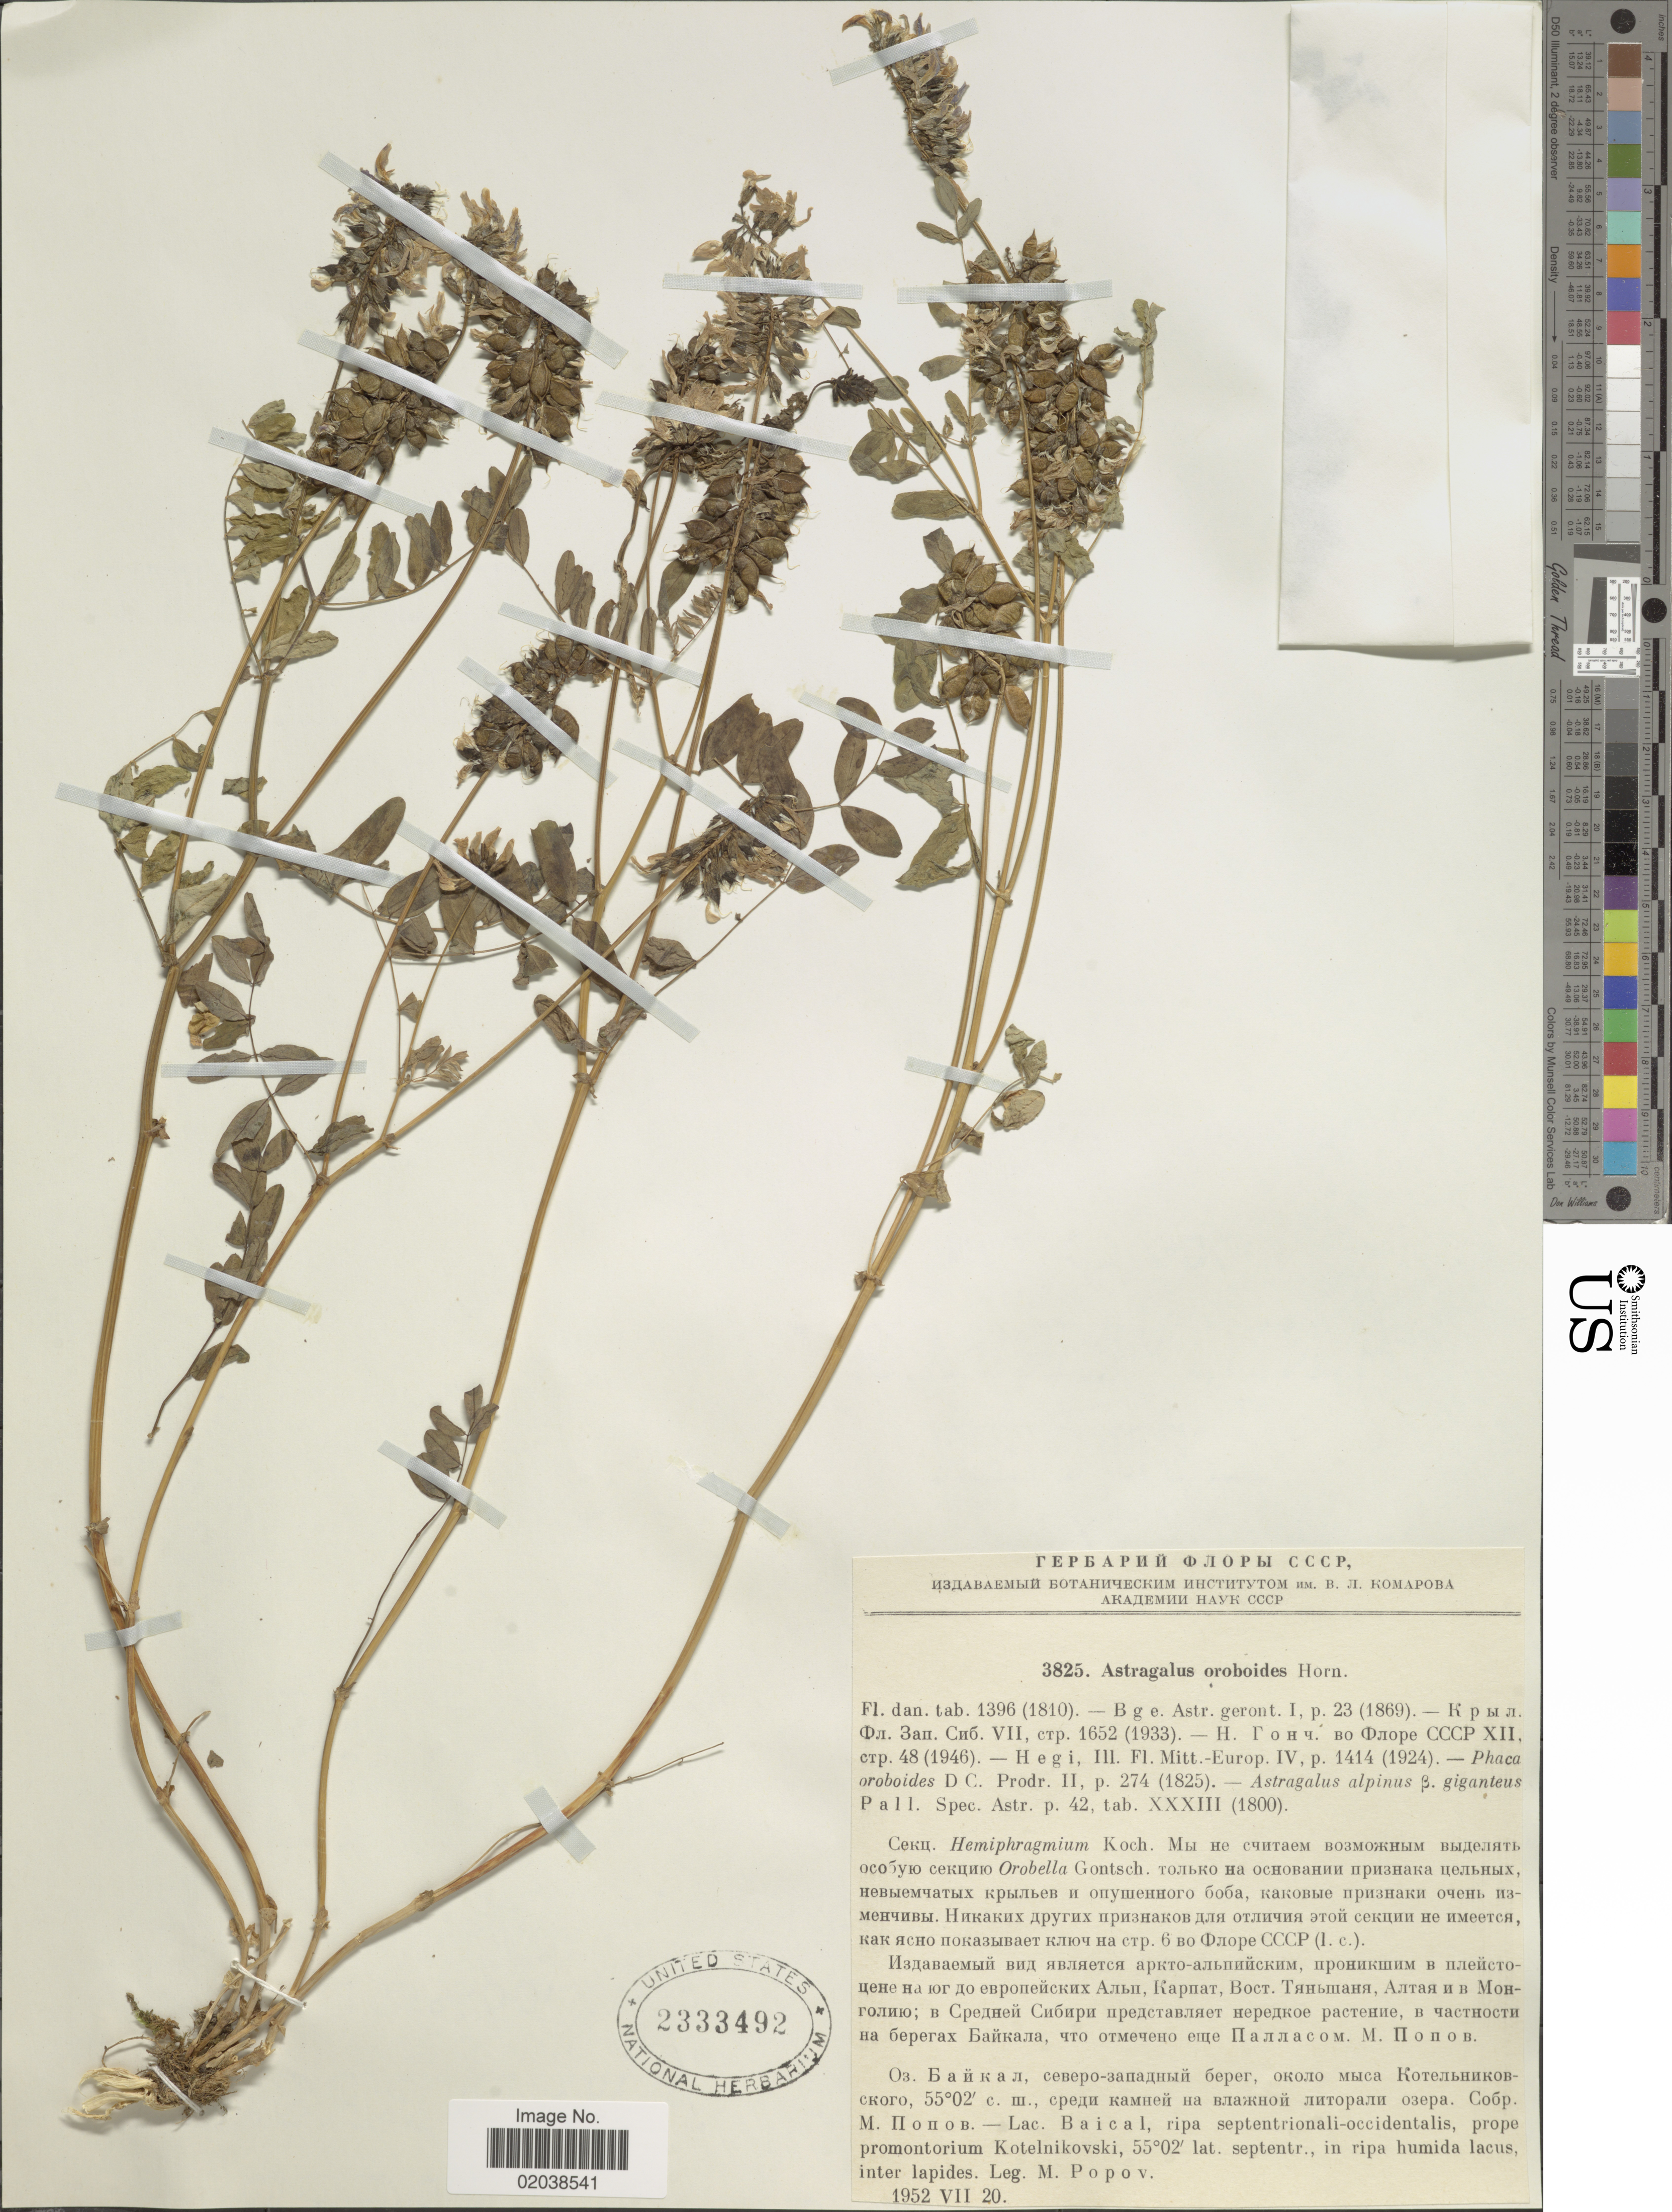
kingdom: Plantae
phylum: Tracheophyta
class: Magnoliopsida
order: Fabales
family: Fabaceae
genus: Astragalus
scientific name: Astragalus oroboides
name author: Hornem.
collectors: M. Popov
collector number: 3825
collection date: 1952-07-20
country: Russian Federation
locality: Lac. Baical, ripa septentrionali-occidentalis, prope promontorium Kotelnikovski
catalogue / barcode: US 2333492